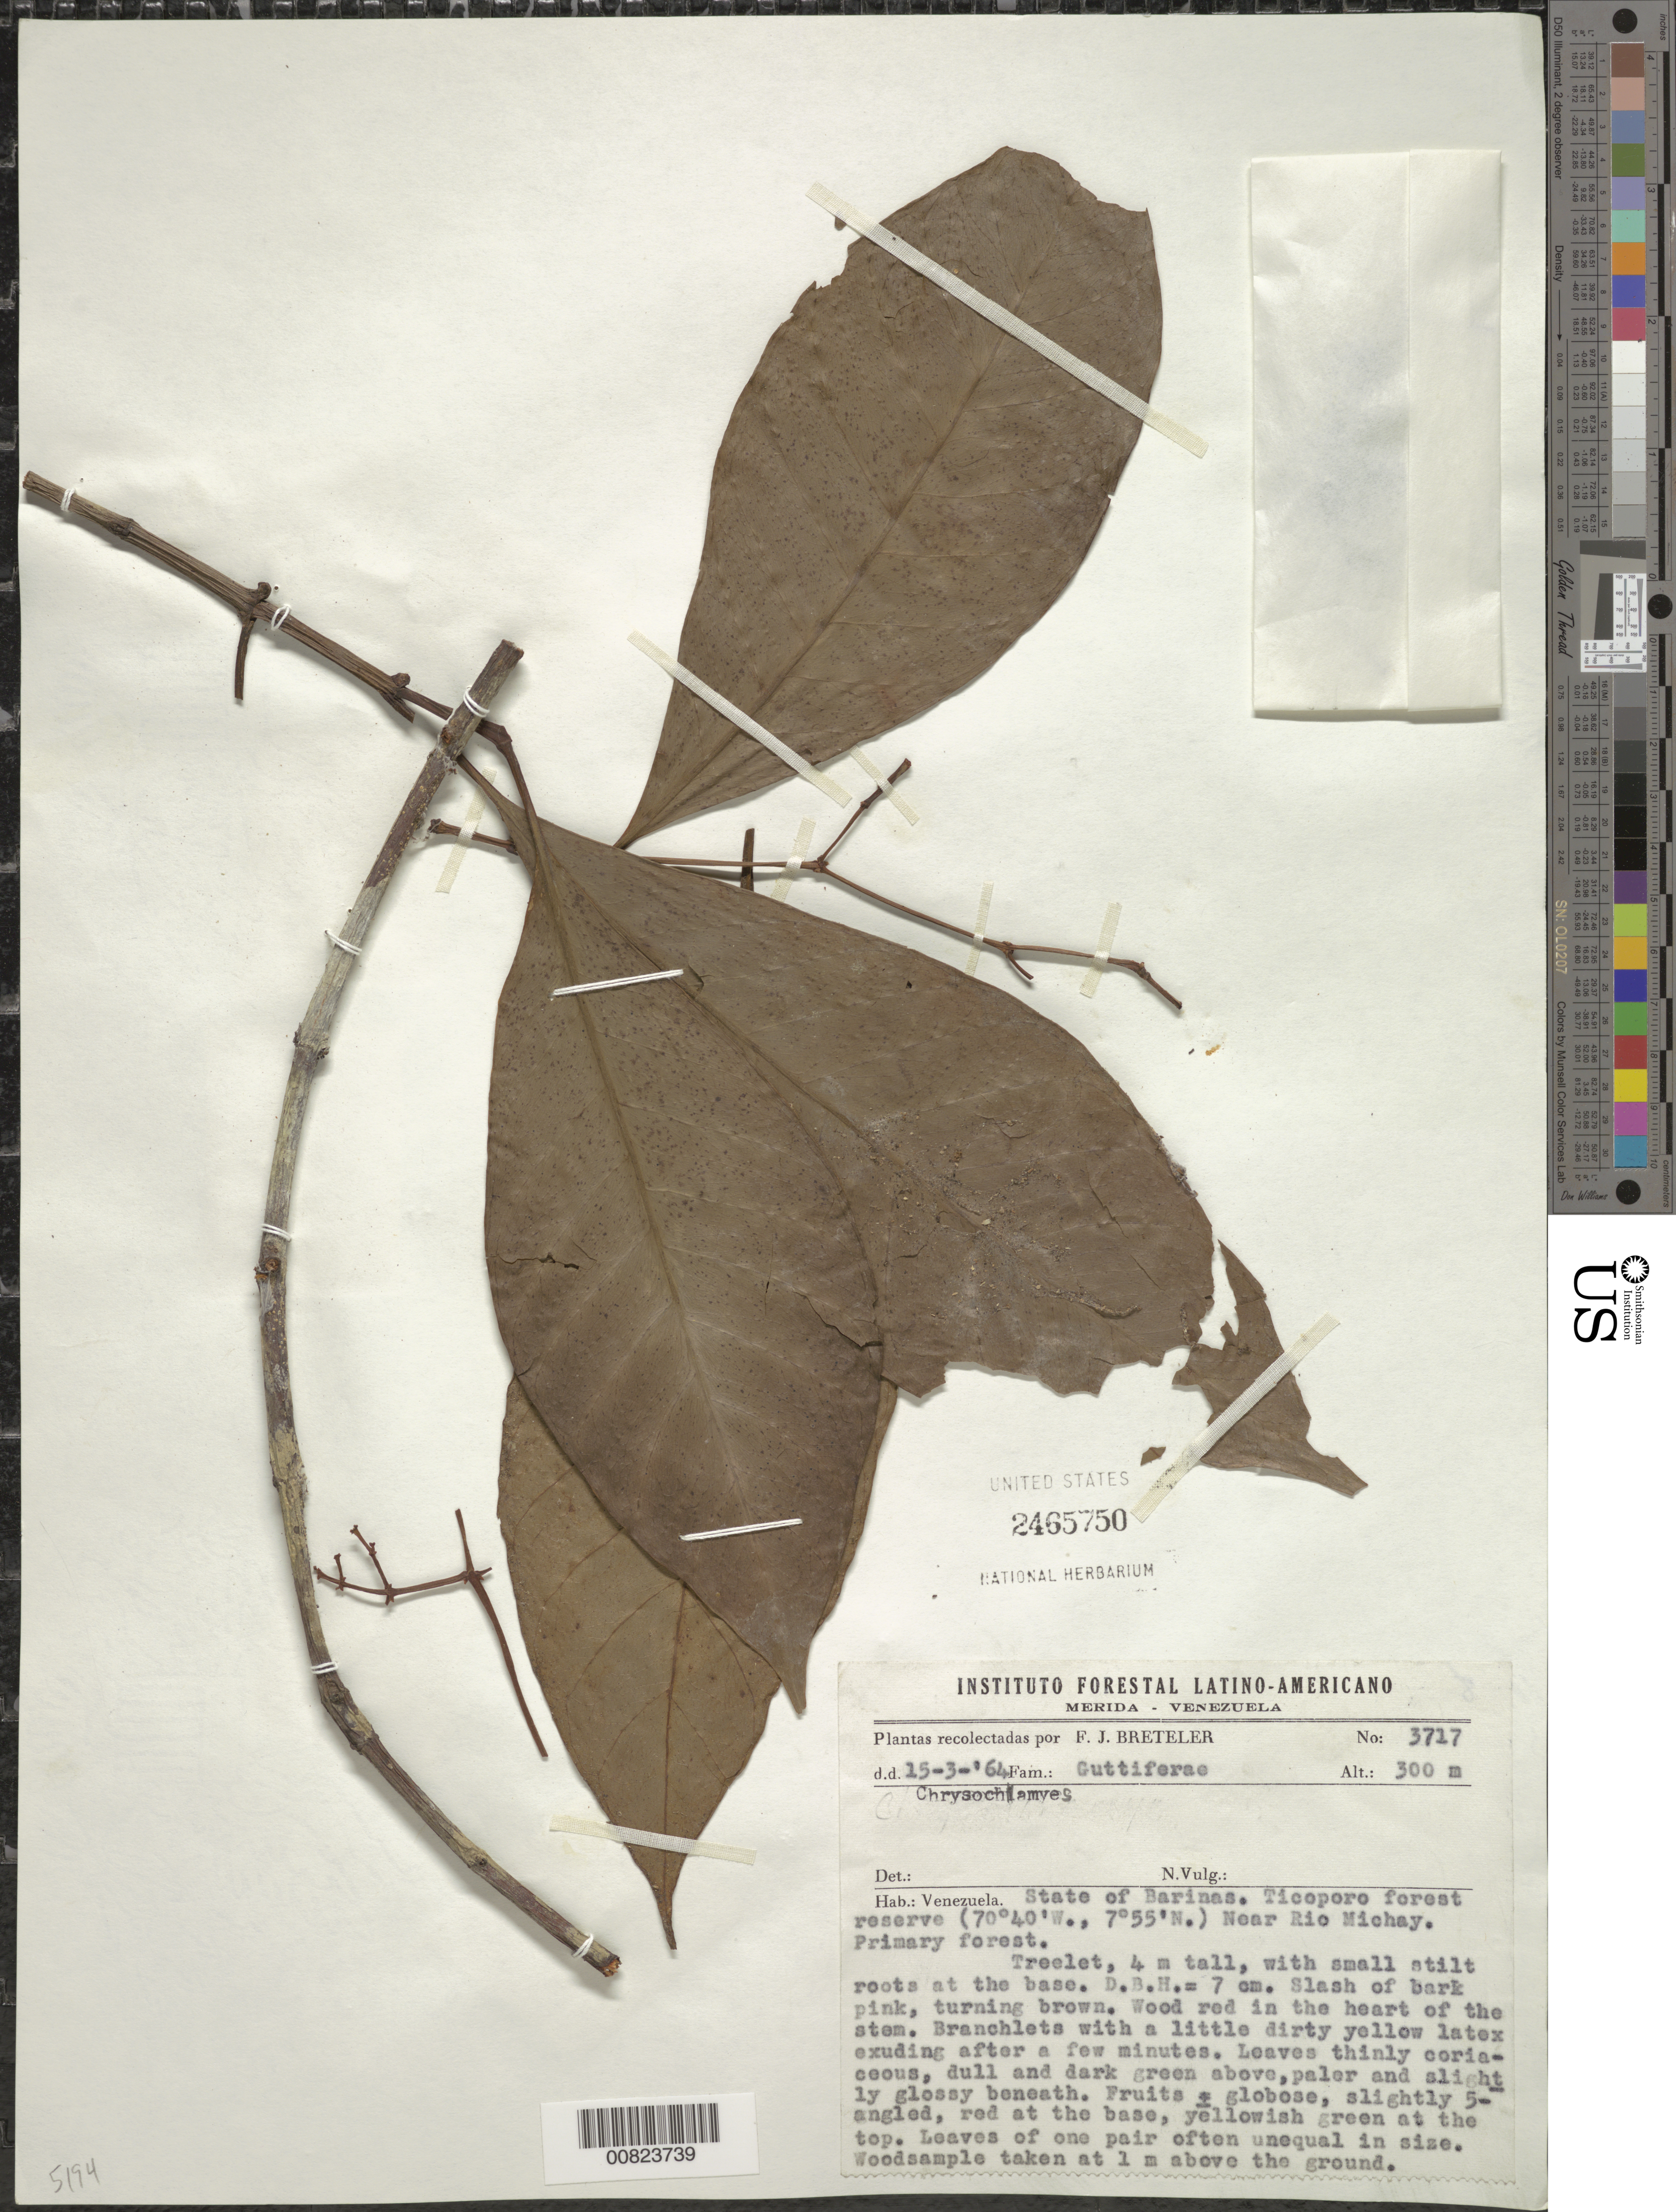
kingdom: Plantae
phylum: Tracheophyta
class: Magnoliopsida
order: Malpighiales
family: Clusiaceae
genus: Chrysochlamys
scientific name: Chrysochlamys sp.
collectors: F. J. Breteler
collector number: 3717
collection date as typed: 15-Mar-64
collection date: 1964-03-15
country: Venezuela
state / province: Barinas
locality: Ticoporo Forest Reserve, near Rio Michay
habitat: Primary forest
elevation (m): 300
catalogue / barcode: US 2465750